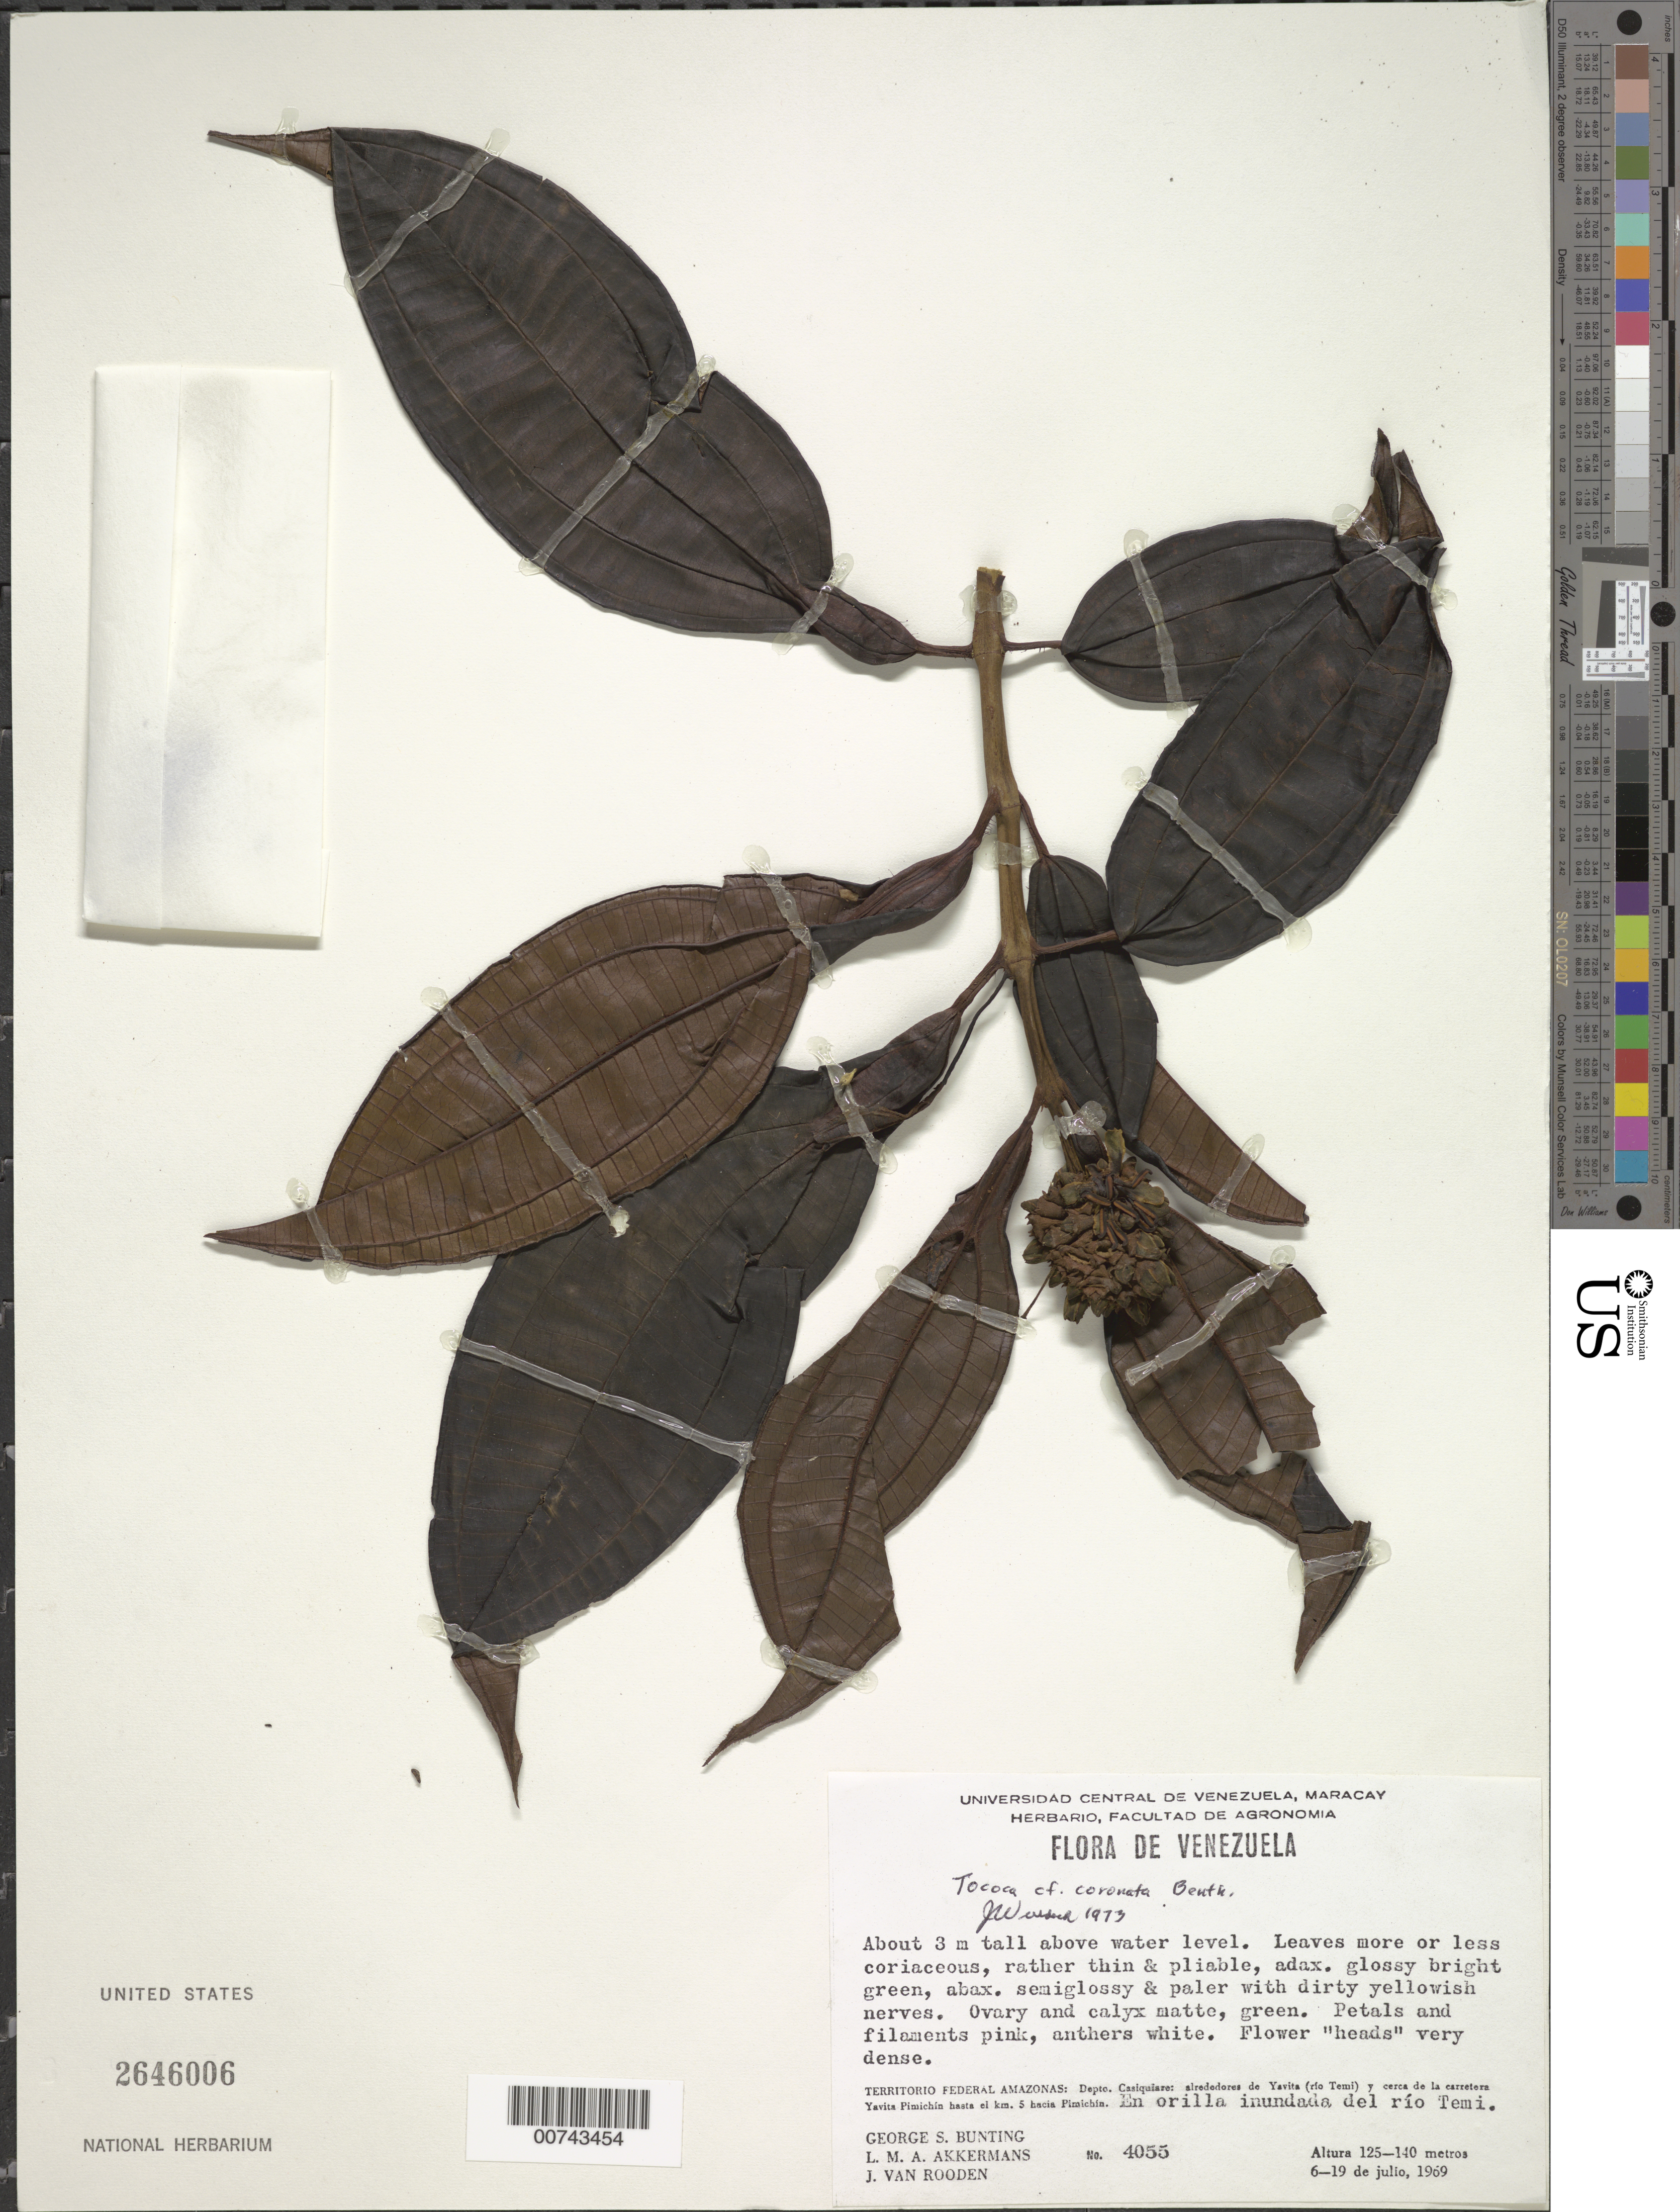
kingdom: Plantae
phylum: Tracheophyta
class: Magnoliopsida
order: Myrtales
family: Melastomataceae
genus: Tococa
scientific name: Tococa coronata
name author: Benth.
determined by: Wurdack, John J., (US), US (UNITED STATES)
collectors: G. S. Bunting, L. M. Akkermans & J. Van Rooden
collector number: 4055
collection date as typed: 6-Jul-69 to 19-Jul-69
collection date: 1969-07-06/1969-07-19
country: Venezuela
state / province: Amazonas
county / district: Maroa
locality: Yavita (Río Temi), y cerca de la carretera Yavita Pimichin hasta el km 5 hacia Pimichin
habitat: Orilla inundada del rio Temi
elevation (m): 125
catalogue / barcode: US 2646006